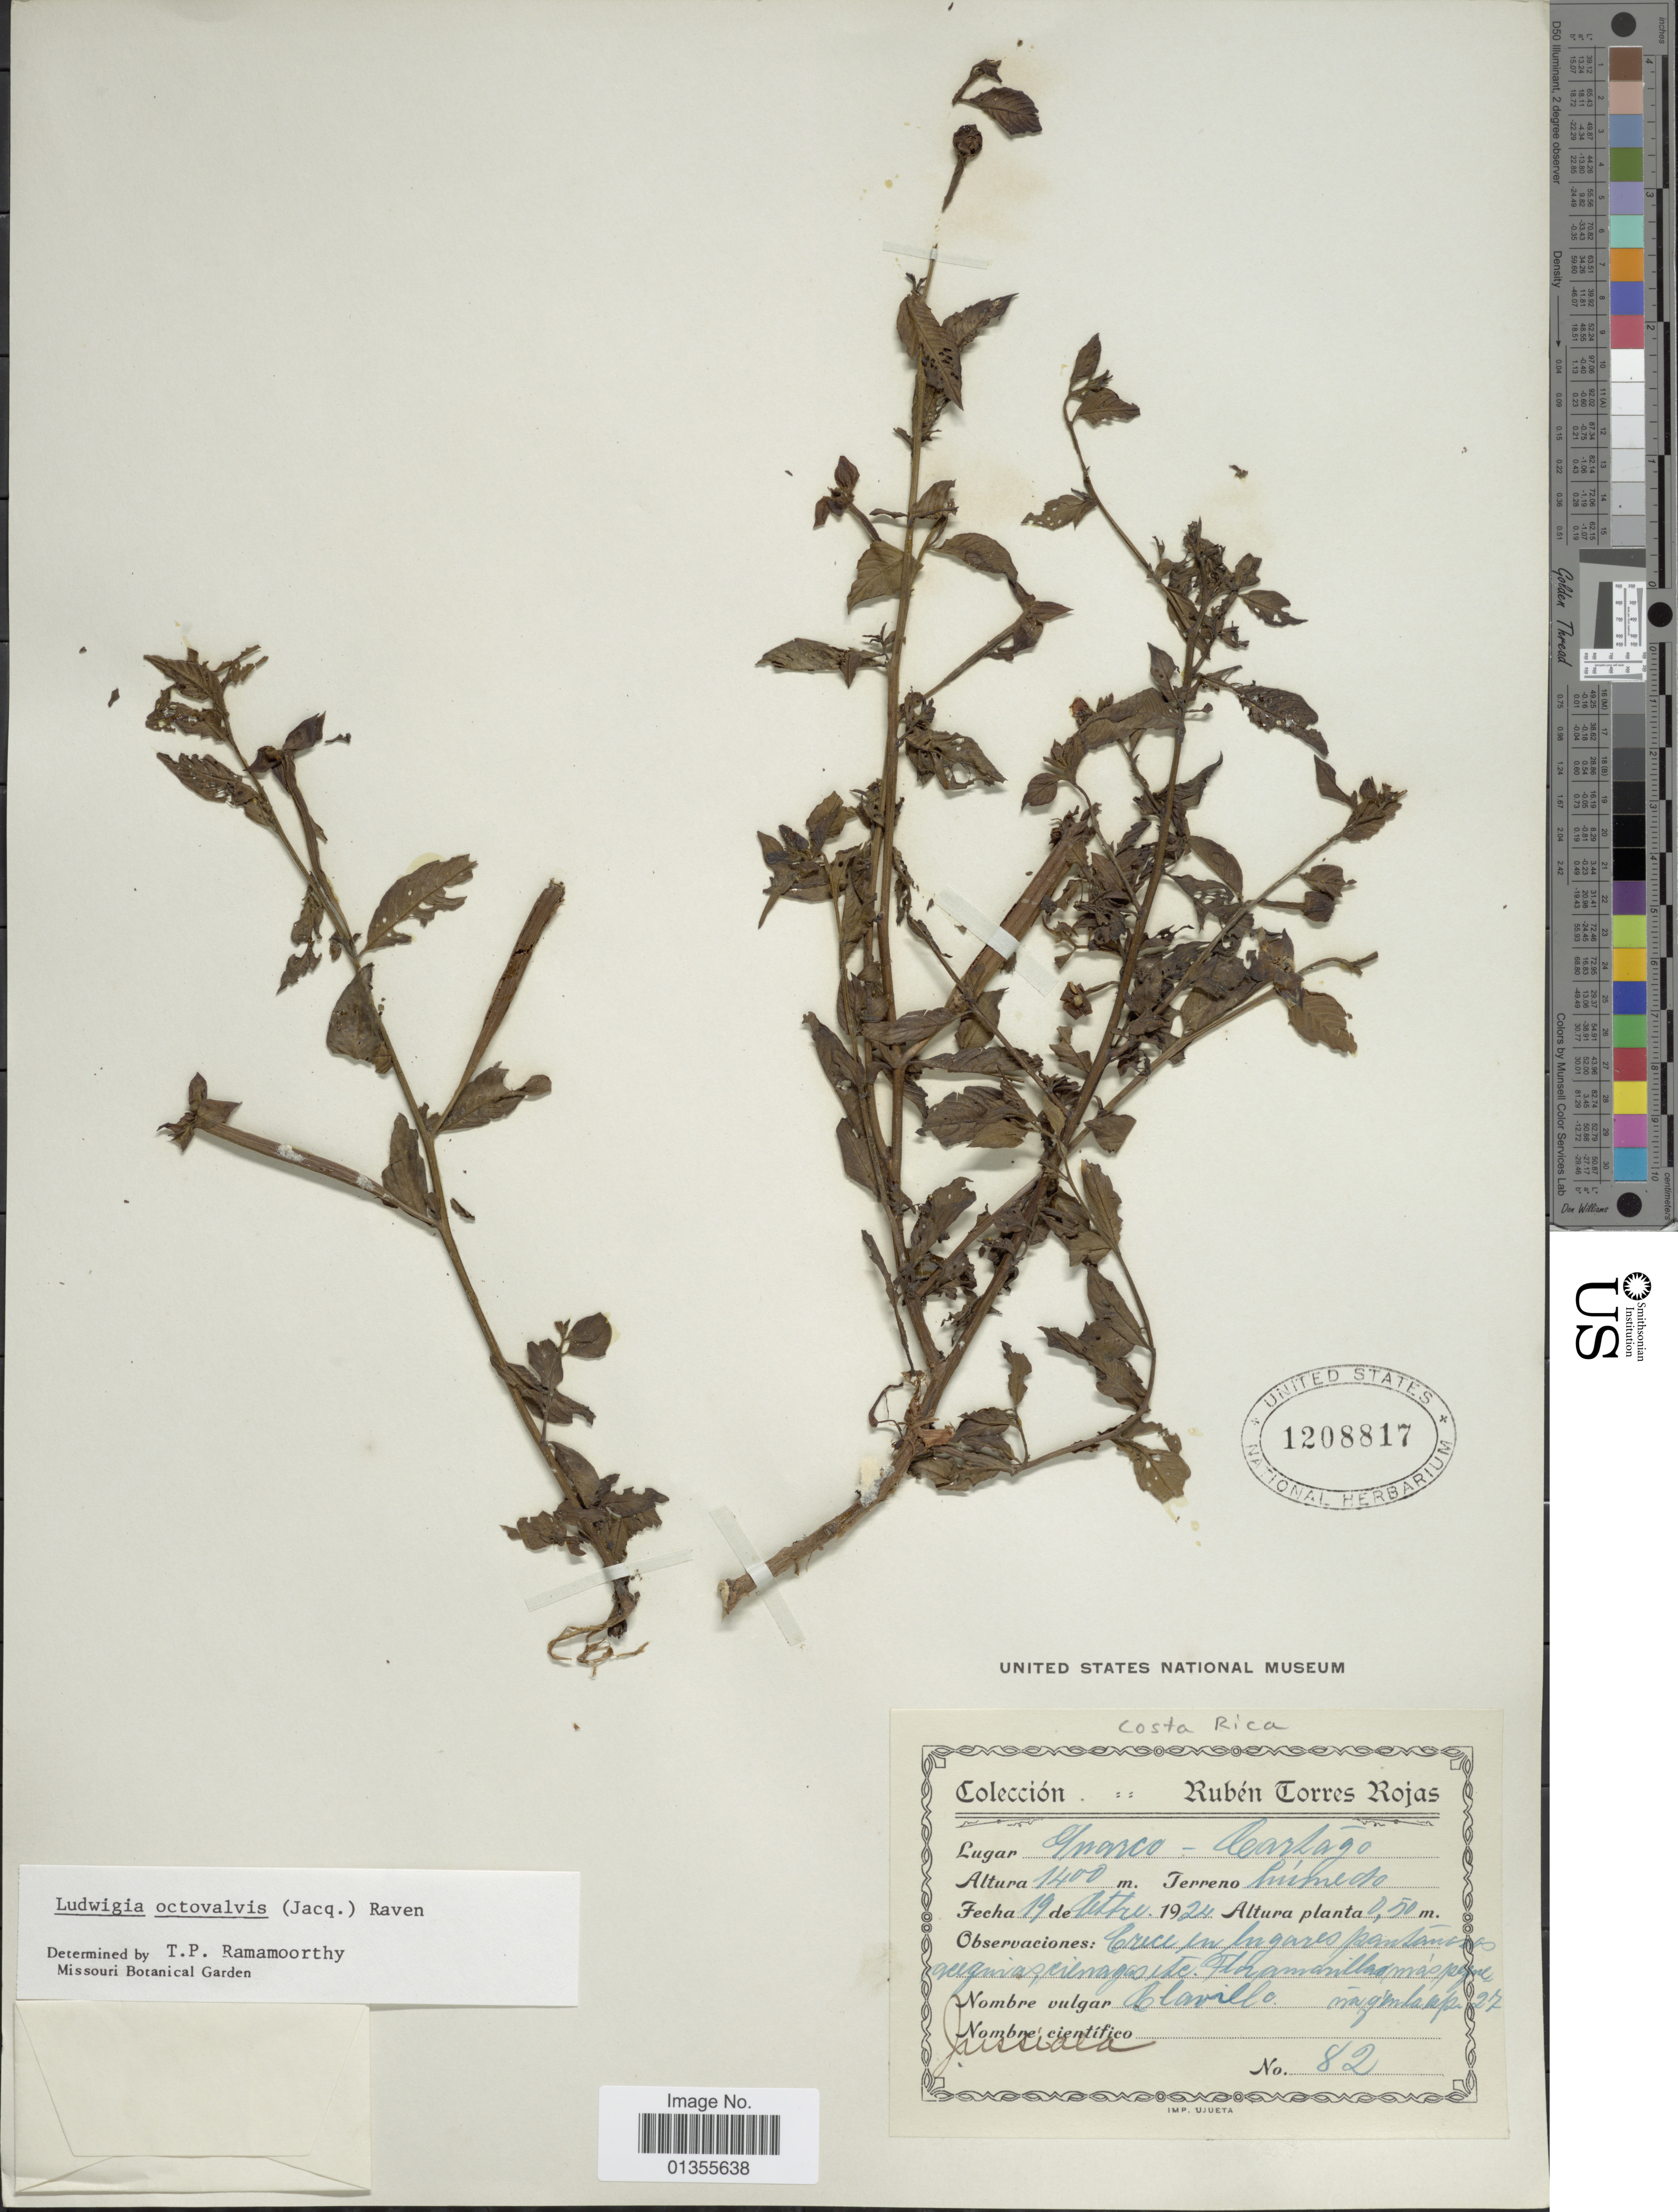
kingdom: Plantae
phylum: Tracheophyta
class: Magnoliopsida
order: Myrtales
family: Onagraceae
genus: Ludwigia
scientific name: Ludwigia octovalvis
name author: (Jacq.) P.H. Raven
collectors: R. Torres Rojas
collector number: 82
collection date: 1924-03-19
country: Costa Rica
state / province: Cartago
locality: Guarco - Cartago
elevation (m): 1400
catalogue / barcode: US 1208817